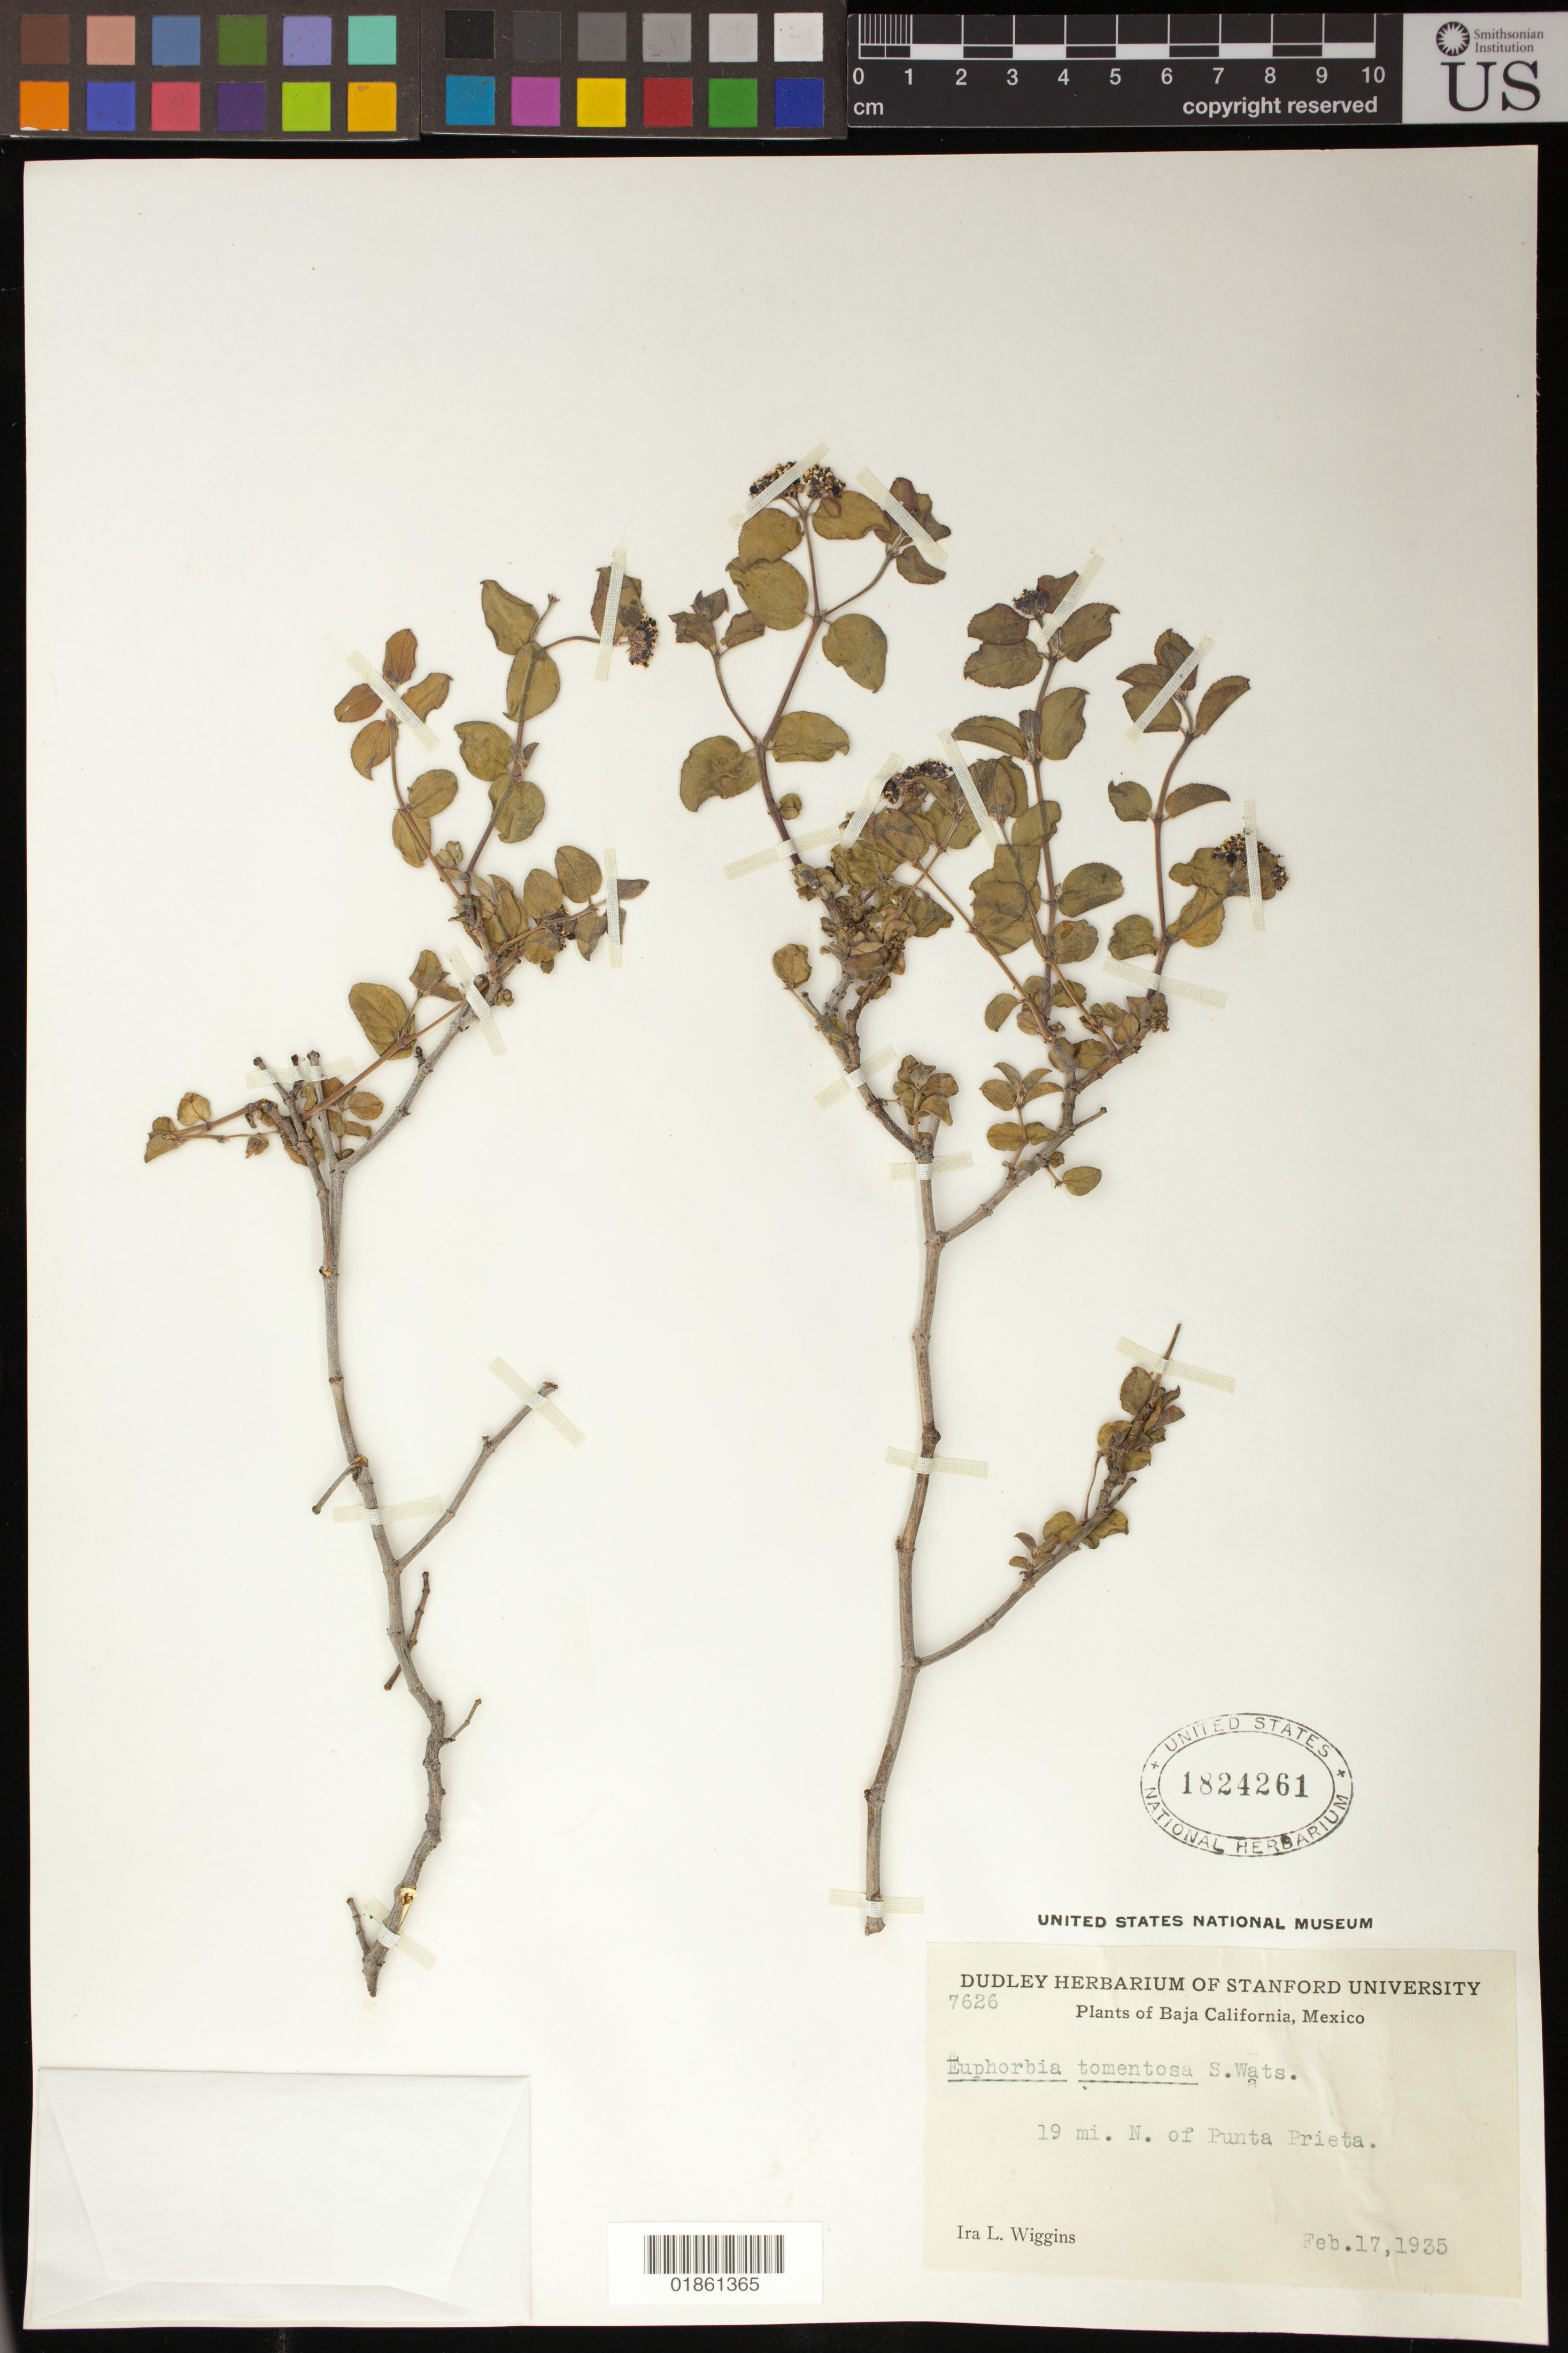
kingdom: Plantae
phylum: Tracheophyta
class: Magnoliopsida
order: Malpighiales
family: Euphorbiaceae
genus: Euphorbia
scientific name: Euphorbia tomentulosa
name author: S. Watson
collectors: I. L. Wiggins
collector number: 7626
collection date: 1935-02-17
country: Mexico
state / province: Baja California Norte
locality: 19 mi. N. of Punta Prieta.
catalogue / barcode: US 1824261